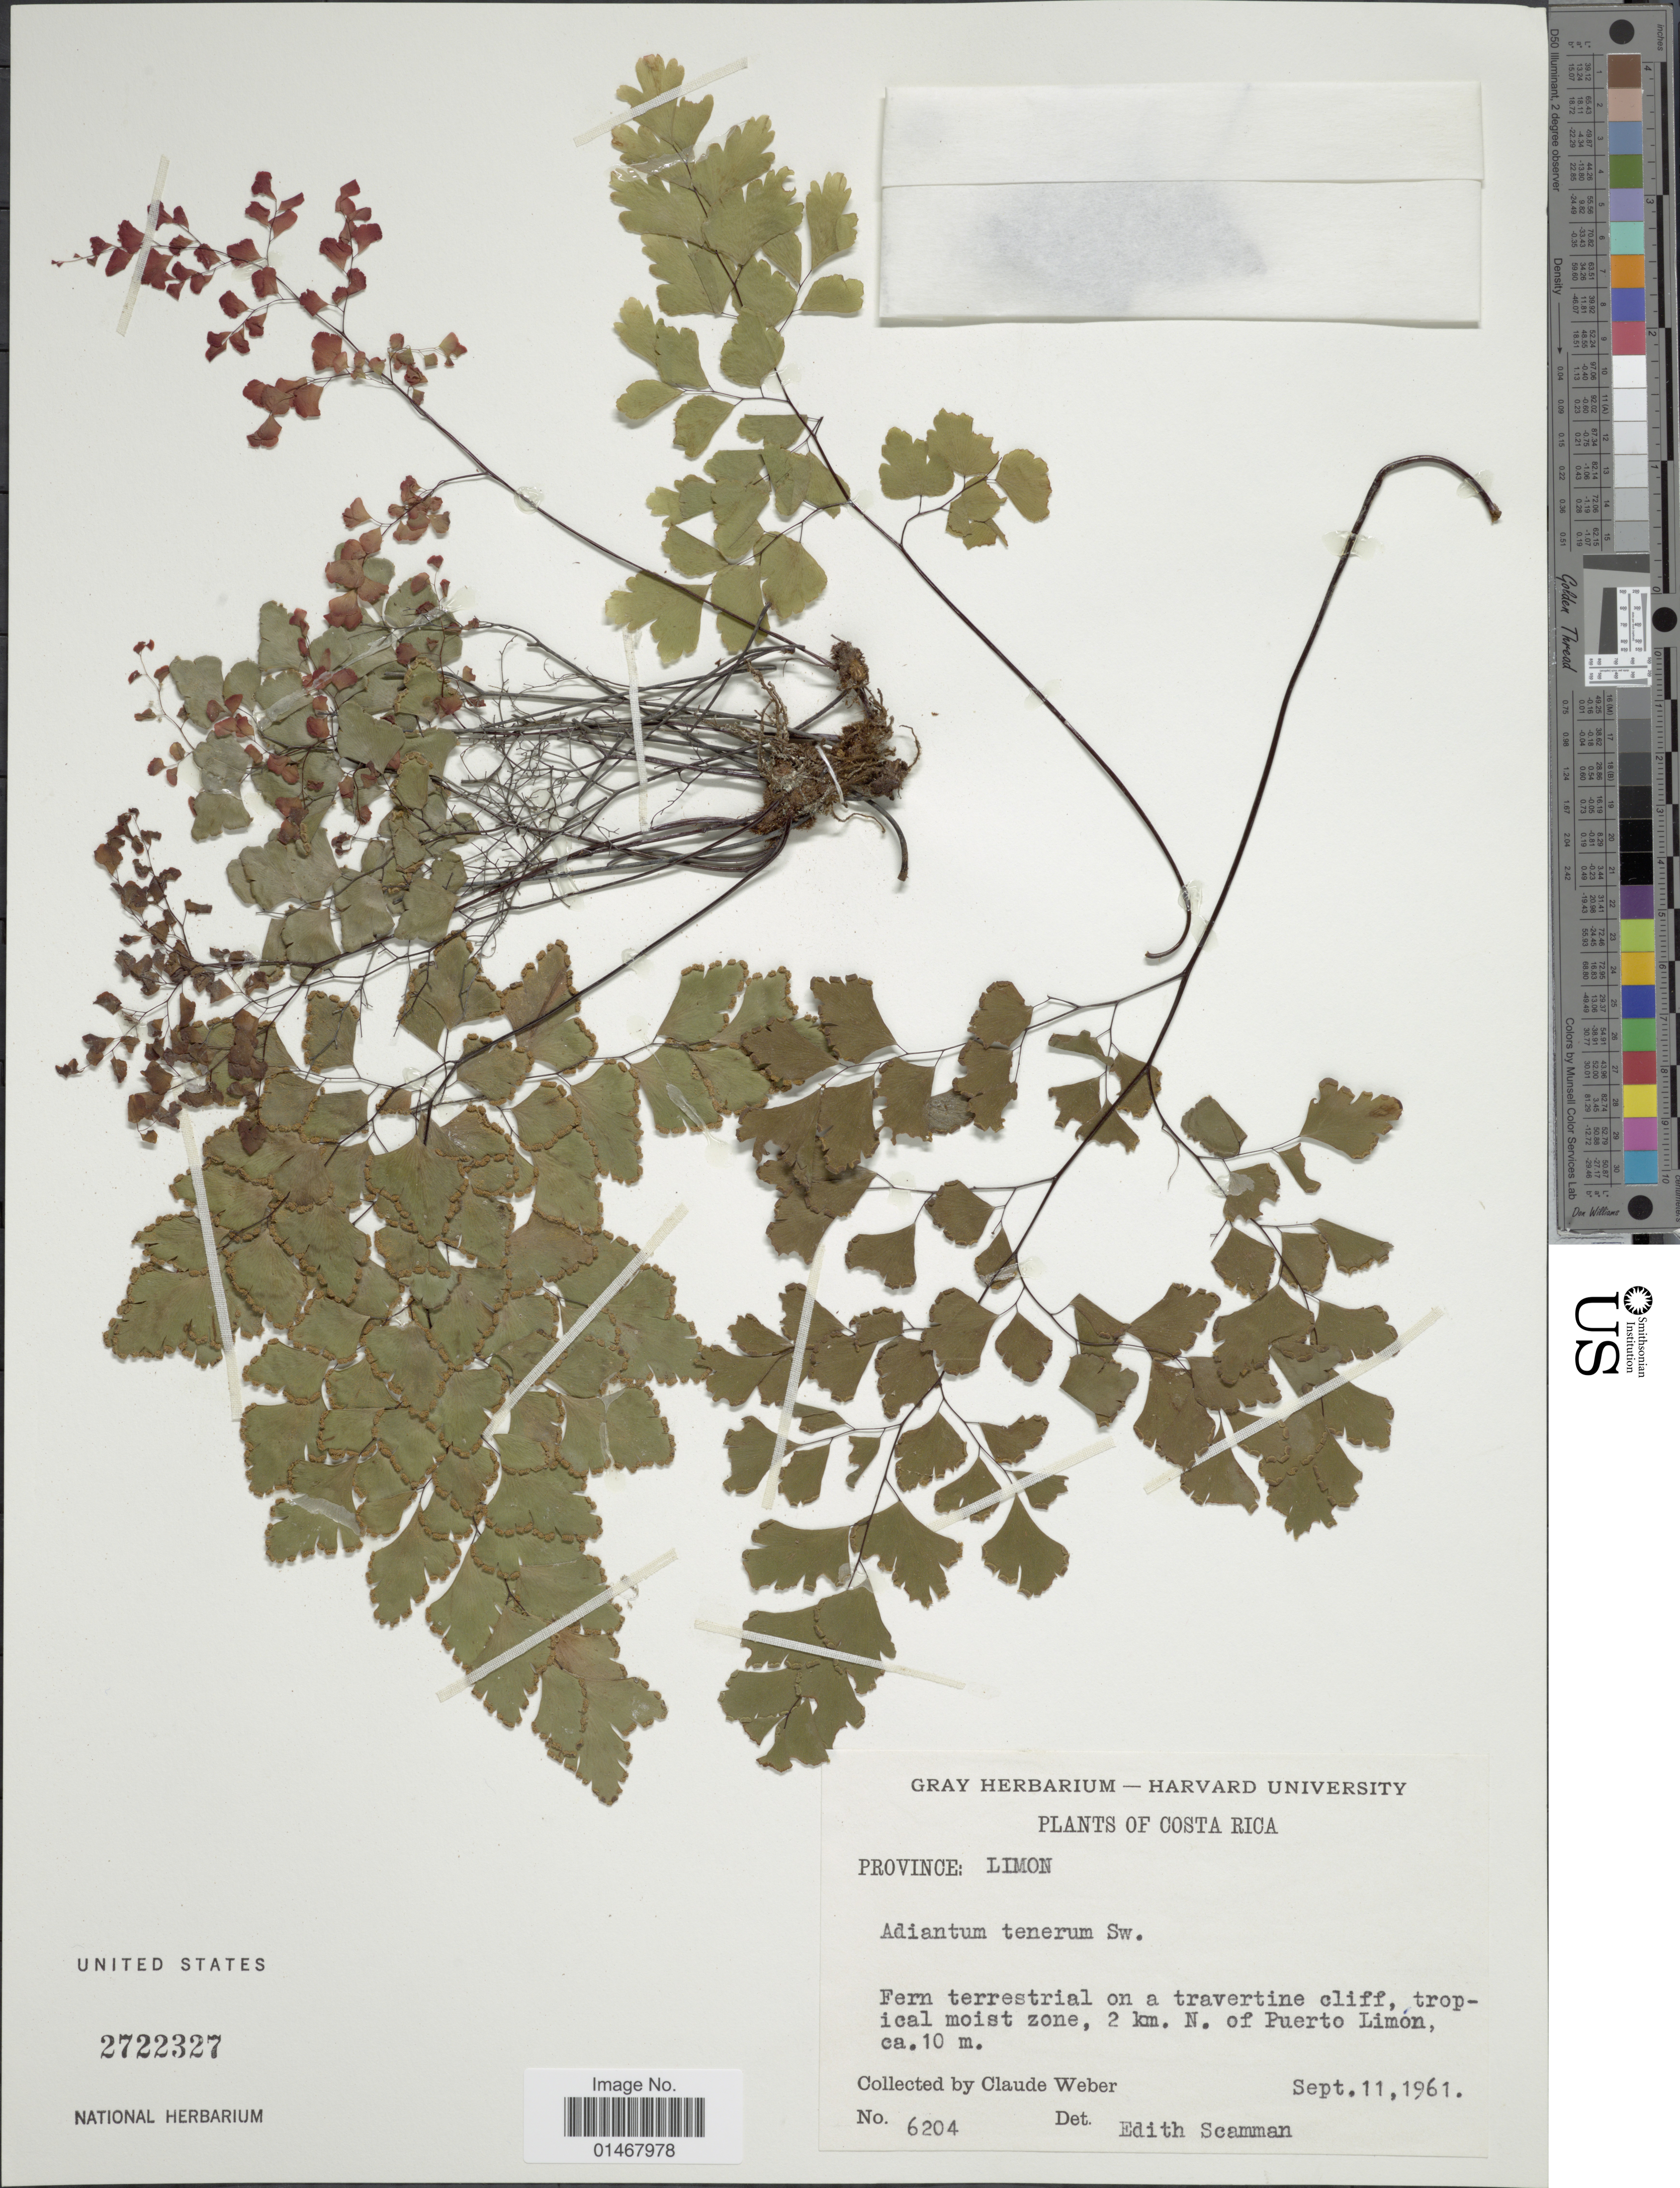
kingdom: Plantae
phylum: Tracheophyta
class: Polypodiopsida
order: Polypodiales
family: Pteridaceae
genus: Adiantum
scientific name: Adiantum tenerum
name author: Sw.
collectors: C. M. Weber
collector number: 6204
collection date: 1961-09-11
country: Costa Rica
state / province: Limón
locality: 2 km. N of Puerto Limon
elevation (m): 10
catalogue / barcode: US 2722327